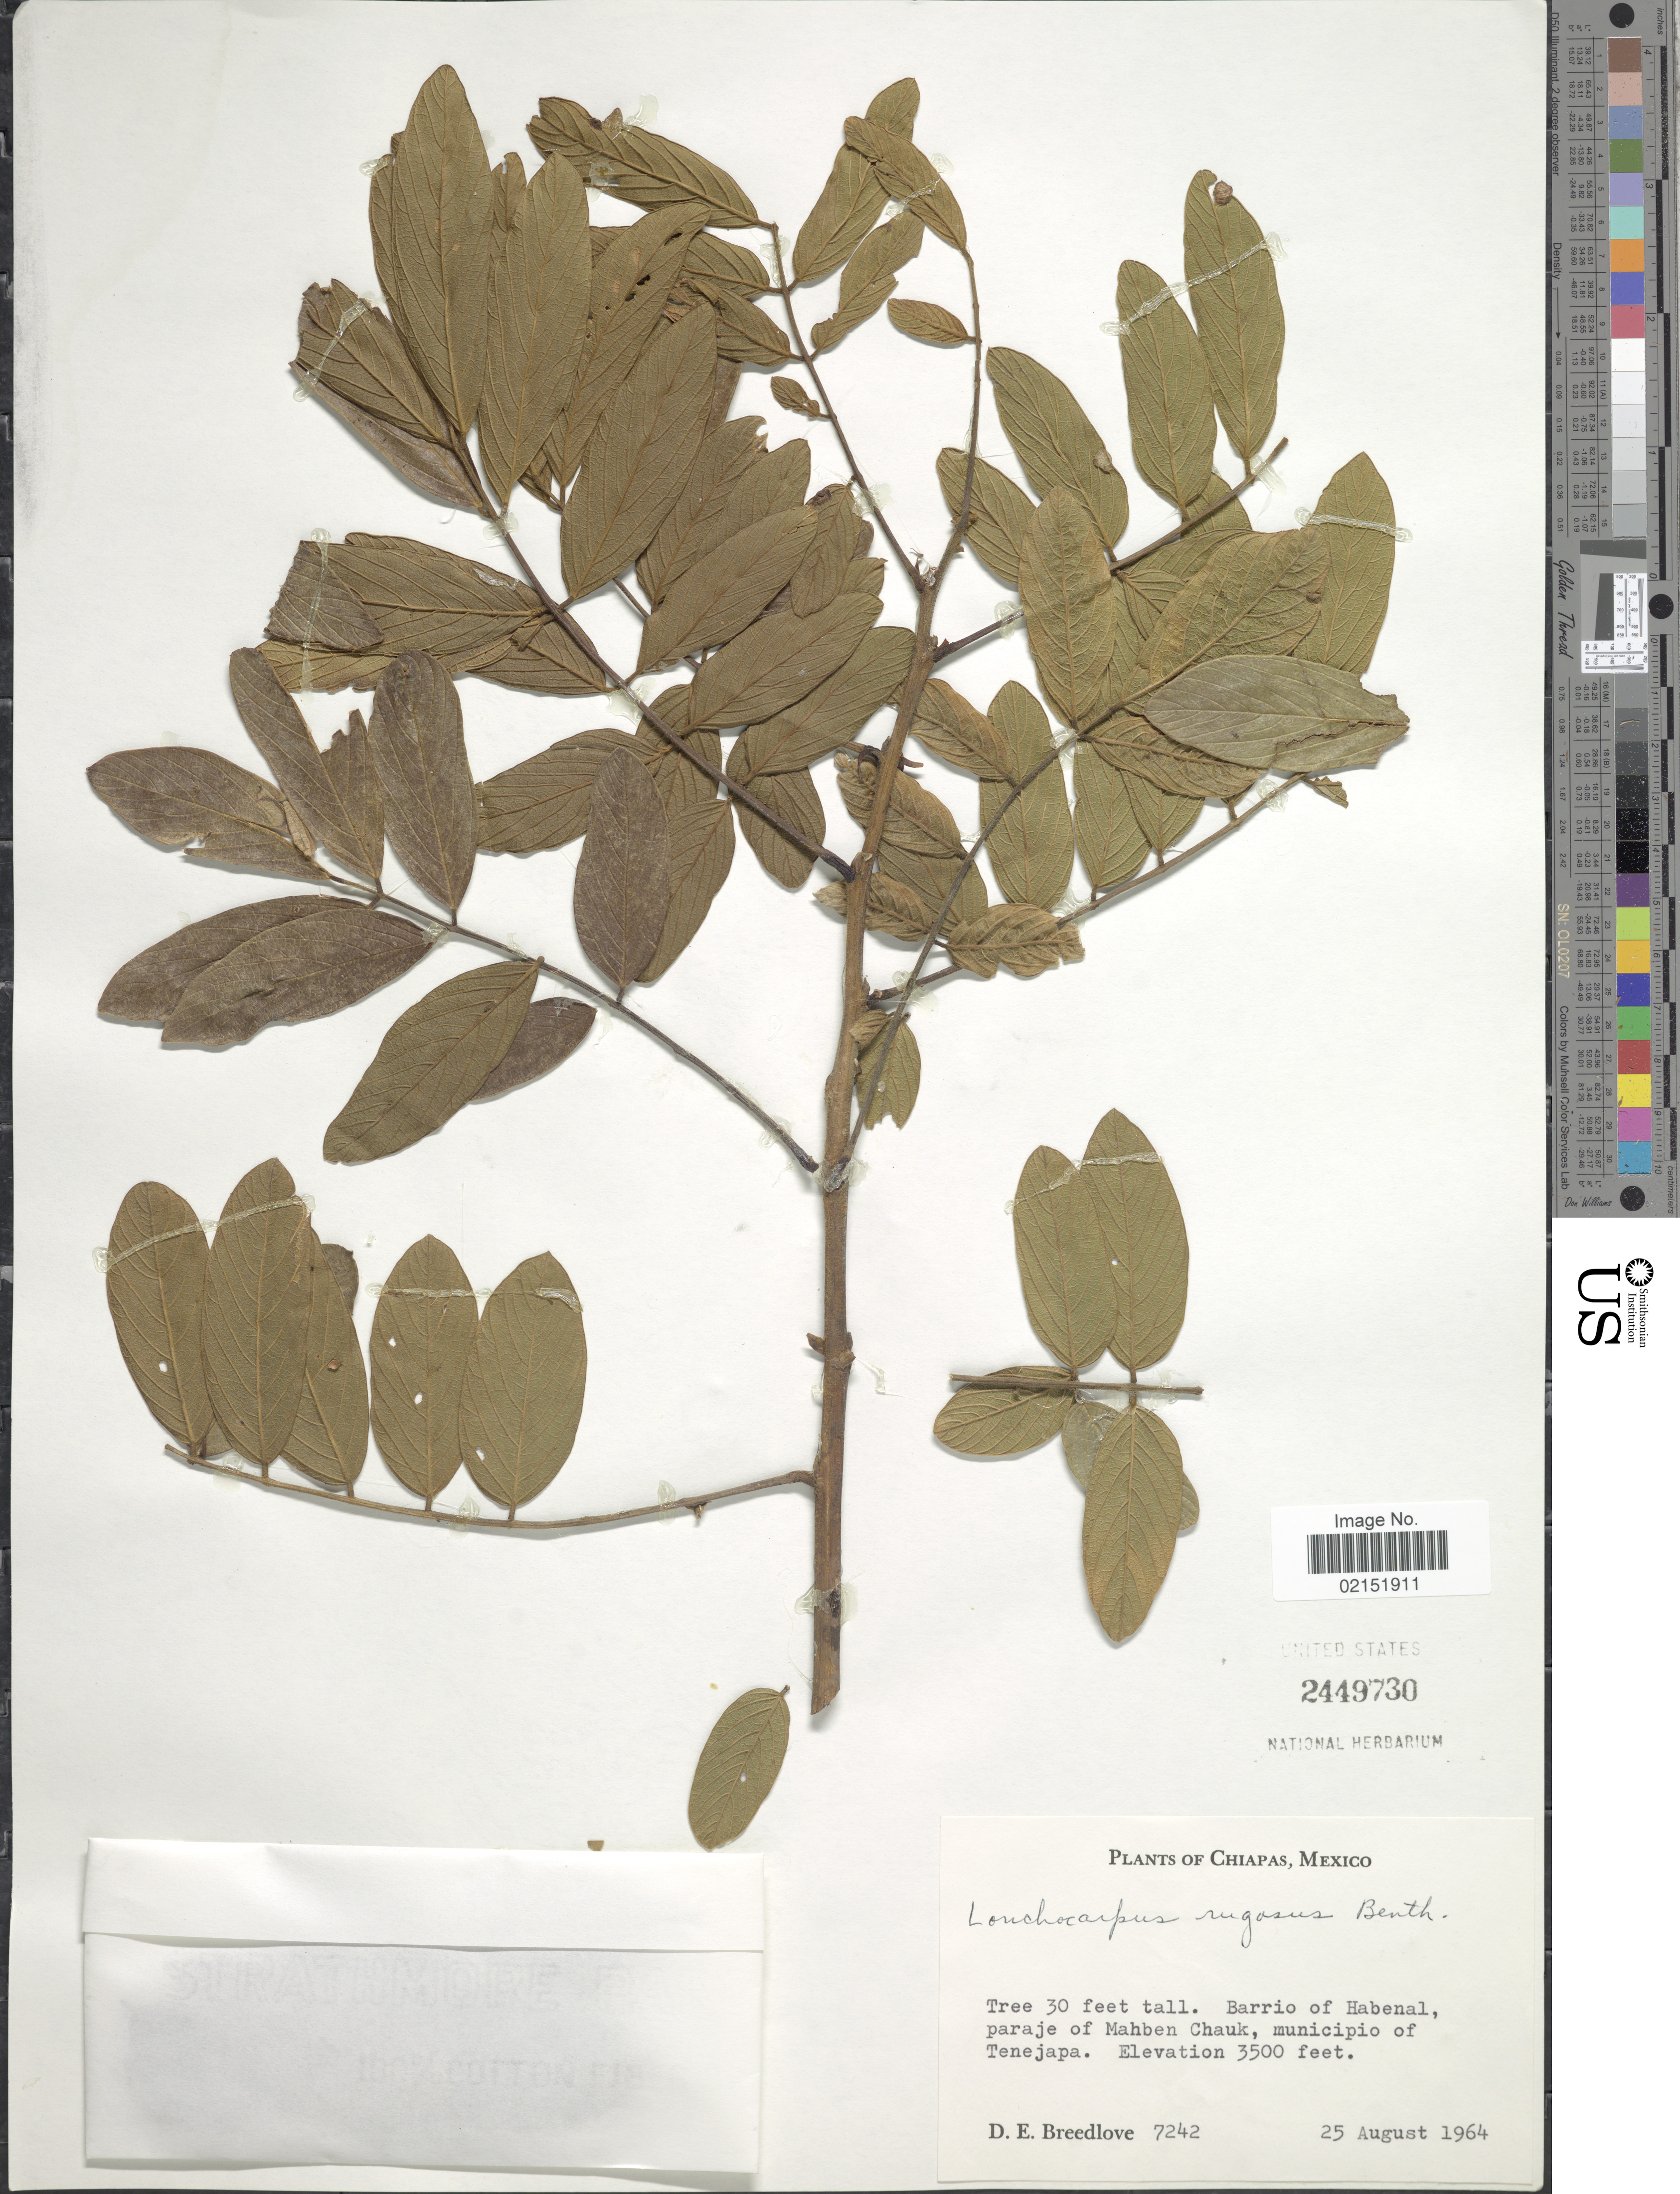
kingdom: Plantae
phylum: Tracheophyta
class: Magnoliopsida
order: Fabales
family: Fabaceae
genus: Lonchocarpus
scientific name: Lonchocarpus rugosus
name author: Benth.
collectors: D. E. Breedlove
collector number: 7242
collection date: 1964-08-25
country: Mexico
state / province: Chiapas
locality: Barrio of Habenal, paraje of Mahben Chauk, Municipio of Tenejapa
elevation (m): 1067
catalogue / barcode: US 2449730